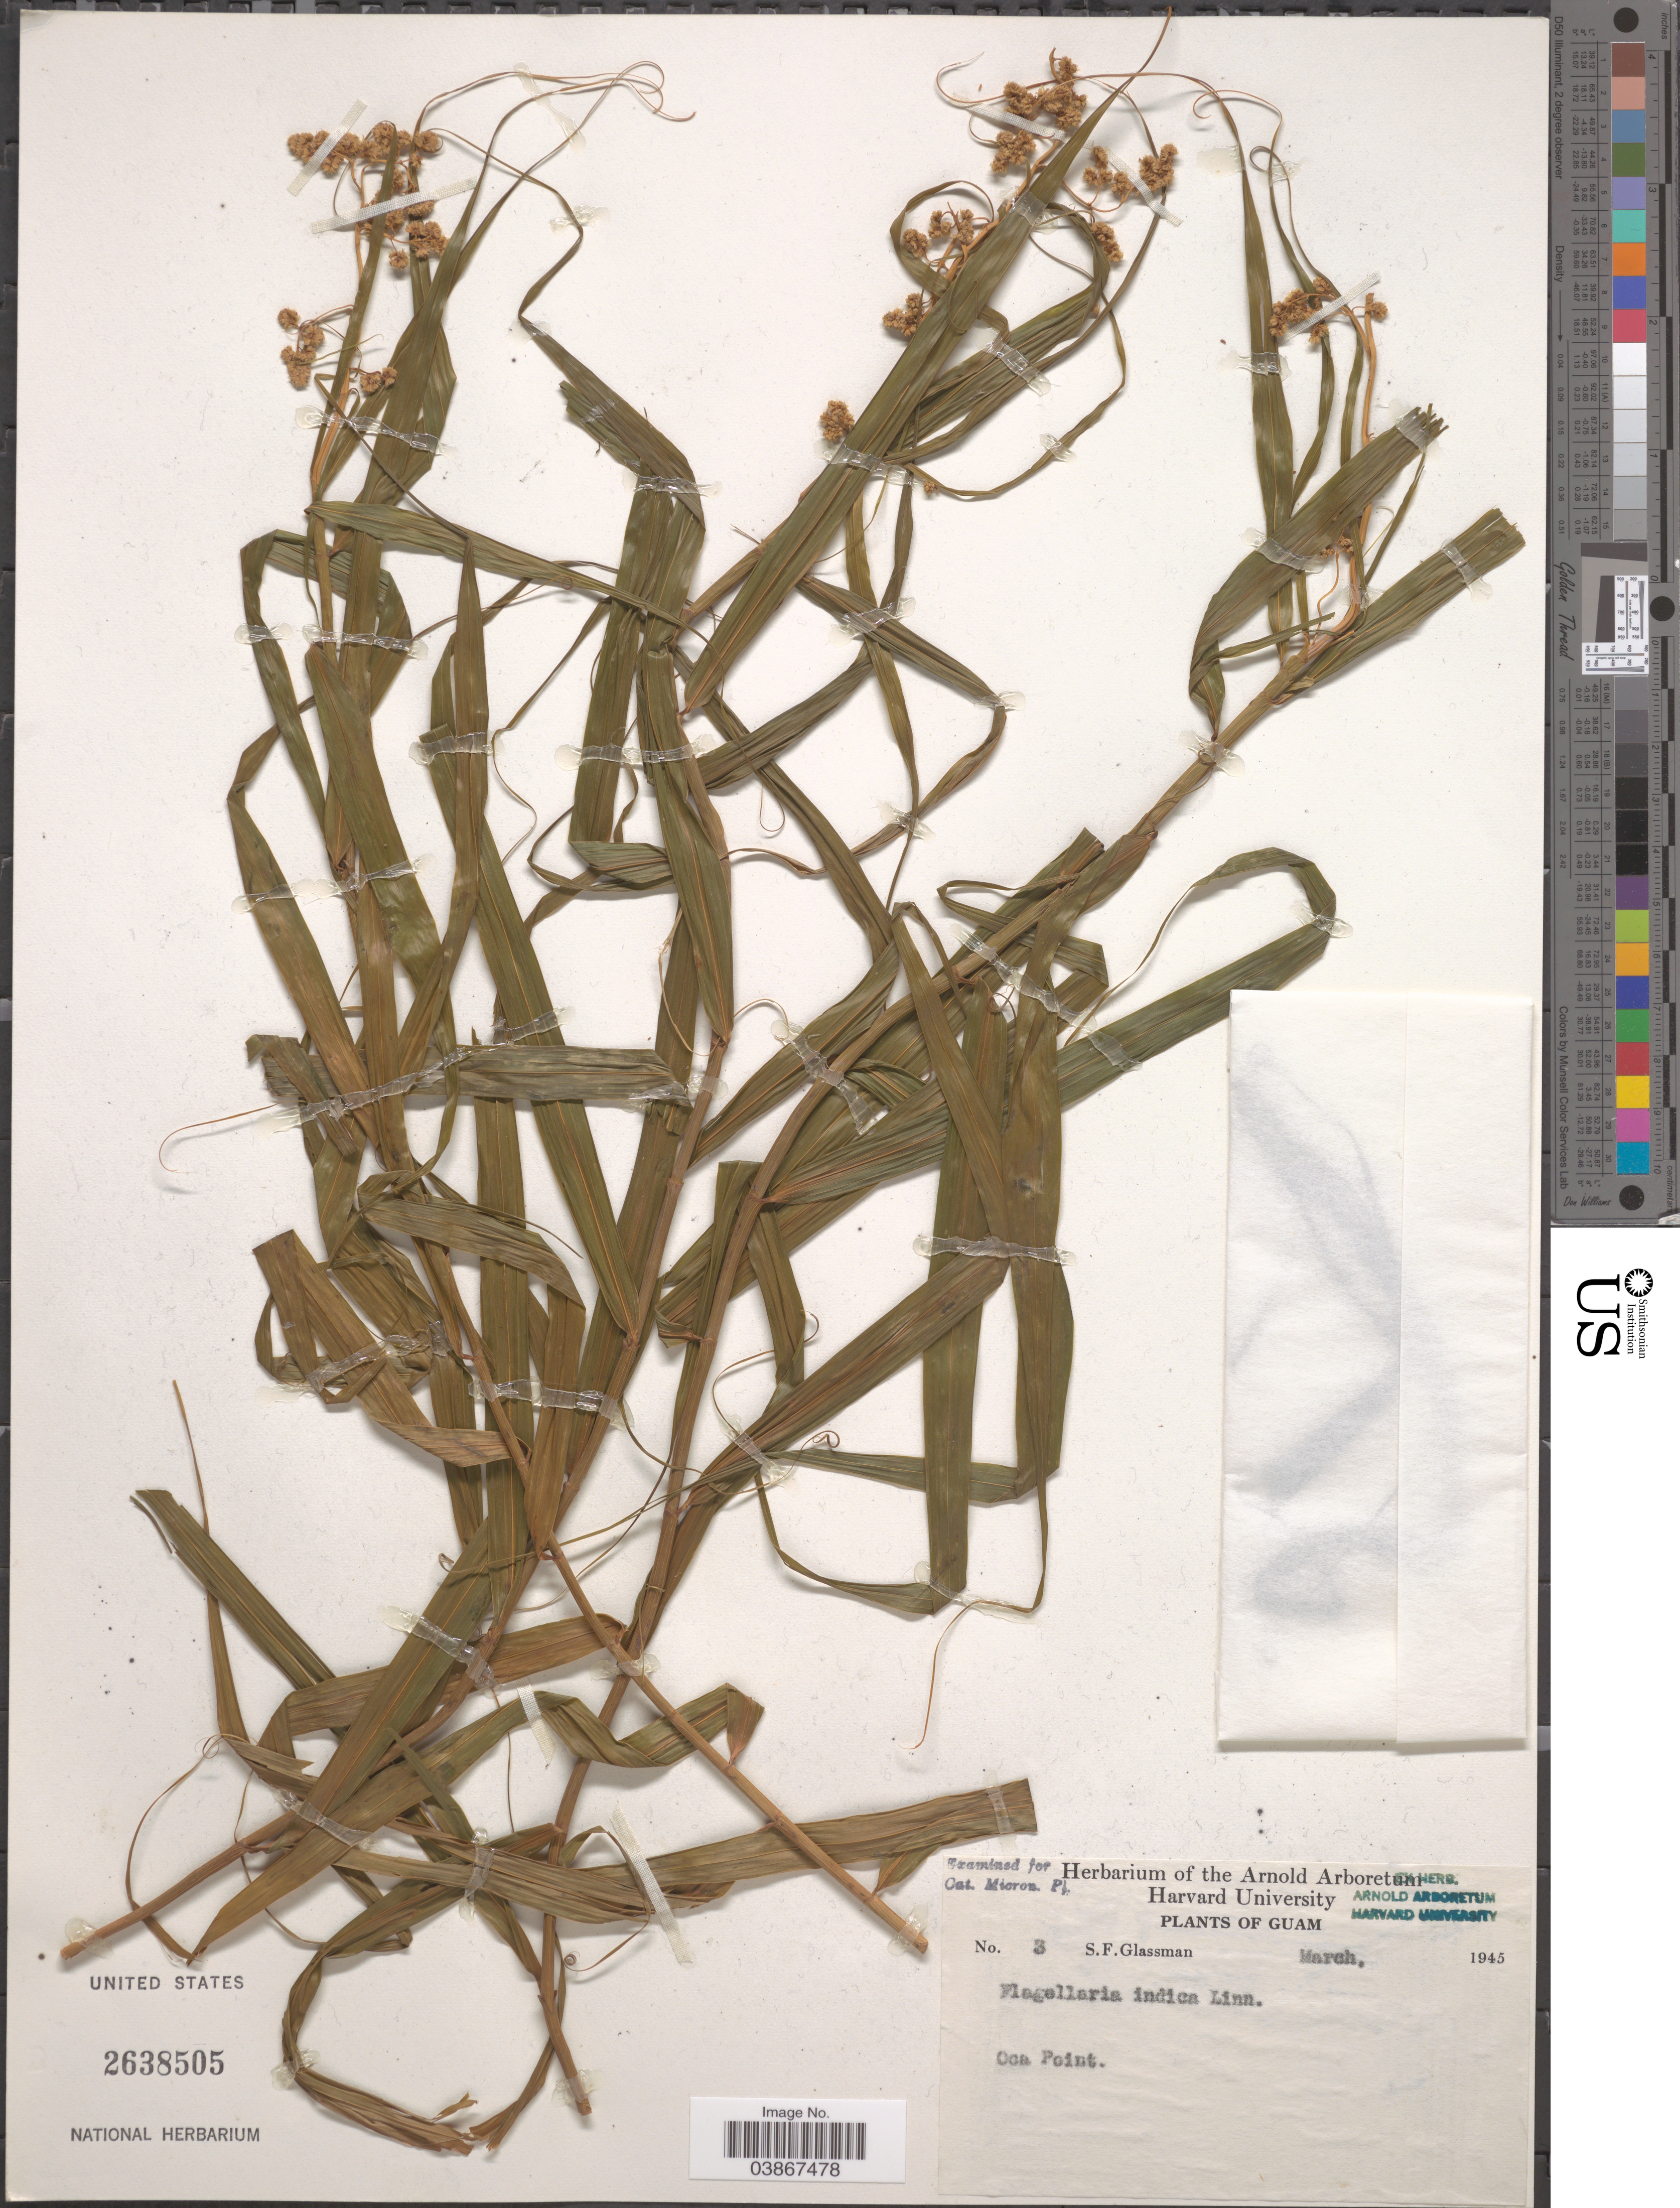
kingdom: Plantae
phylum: Tracheophyta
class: Liliopsida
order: Poales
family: Flagellariaceae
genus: Flagellaria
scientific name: Flagellaria indica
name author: L.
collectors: S. F. Glassman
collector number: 3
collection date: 1945-03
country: Guam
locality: Oca Point.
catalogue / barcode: US 2638505